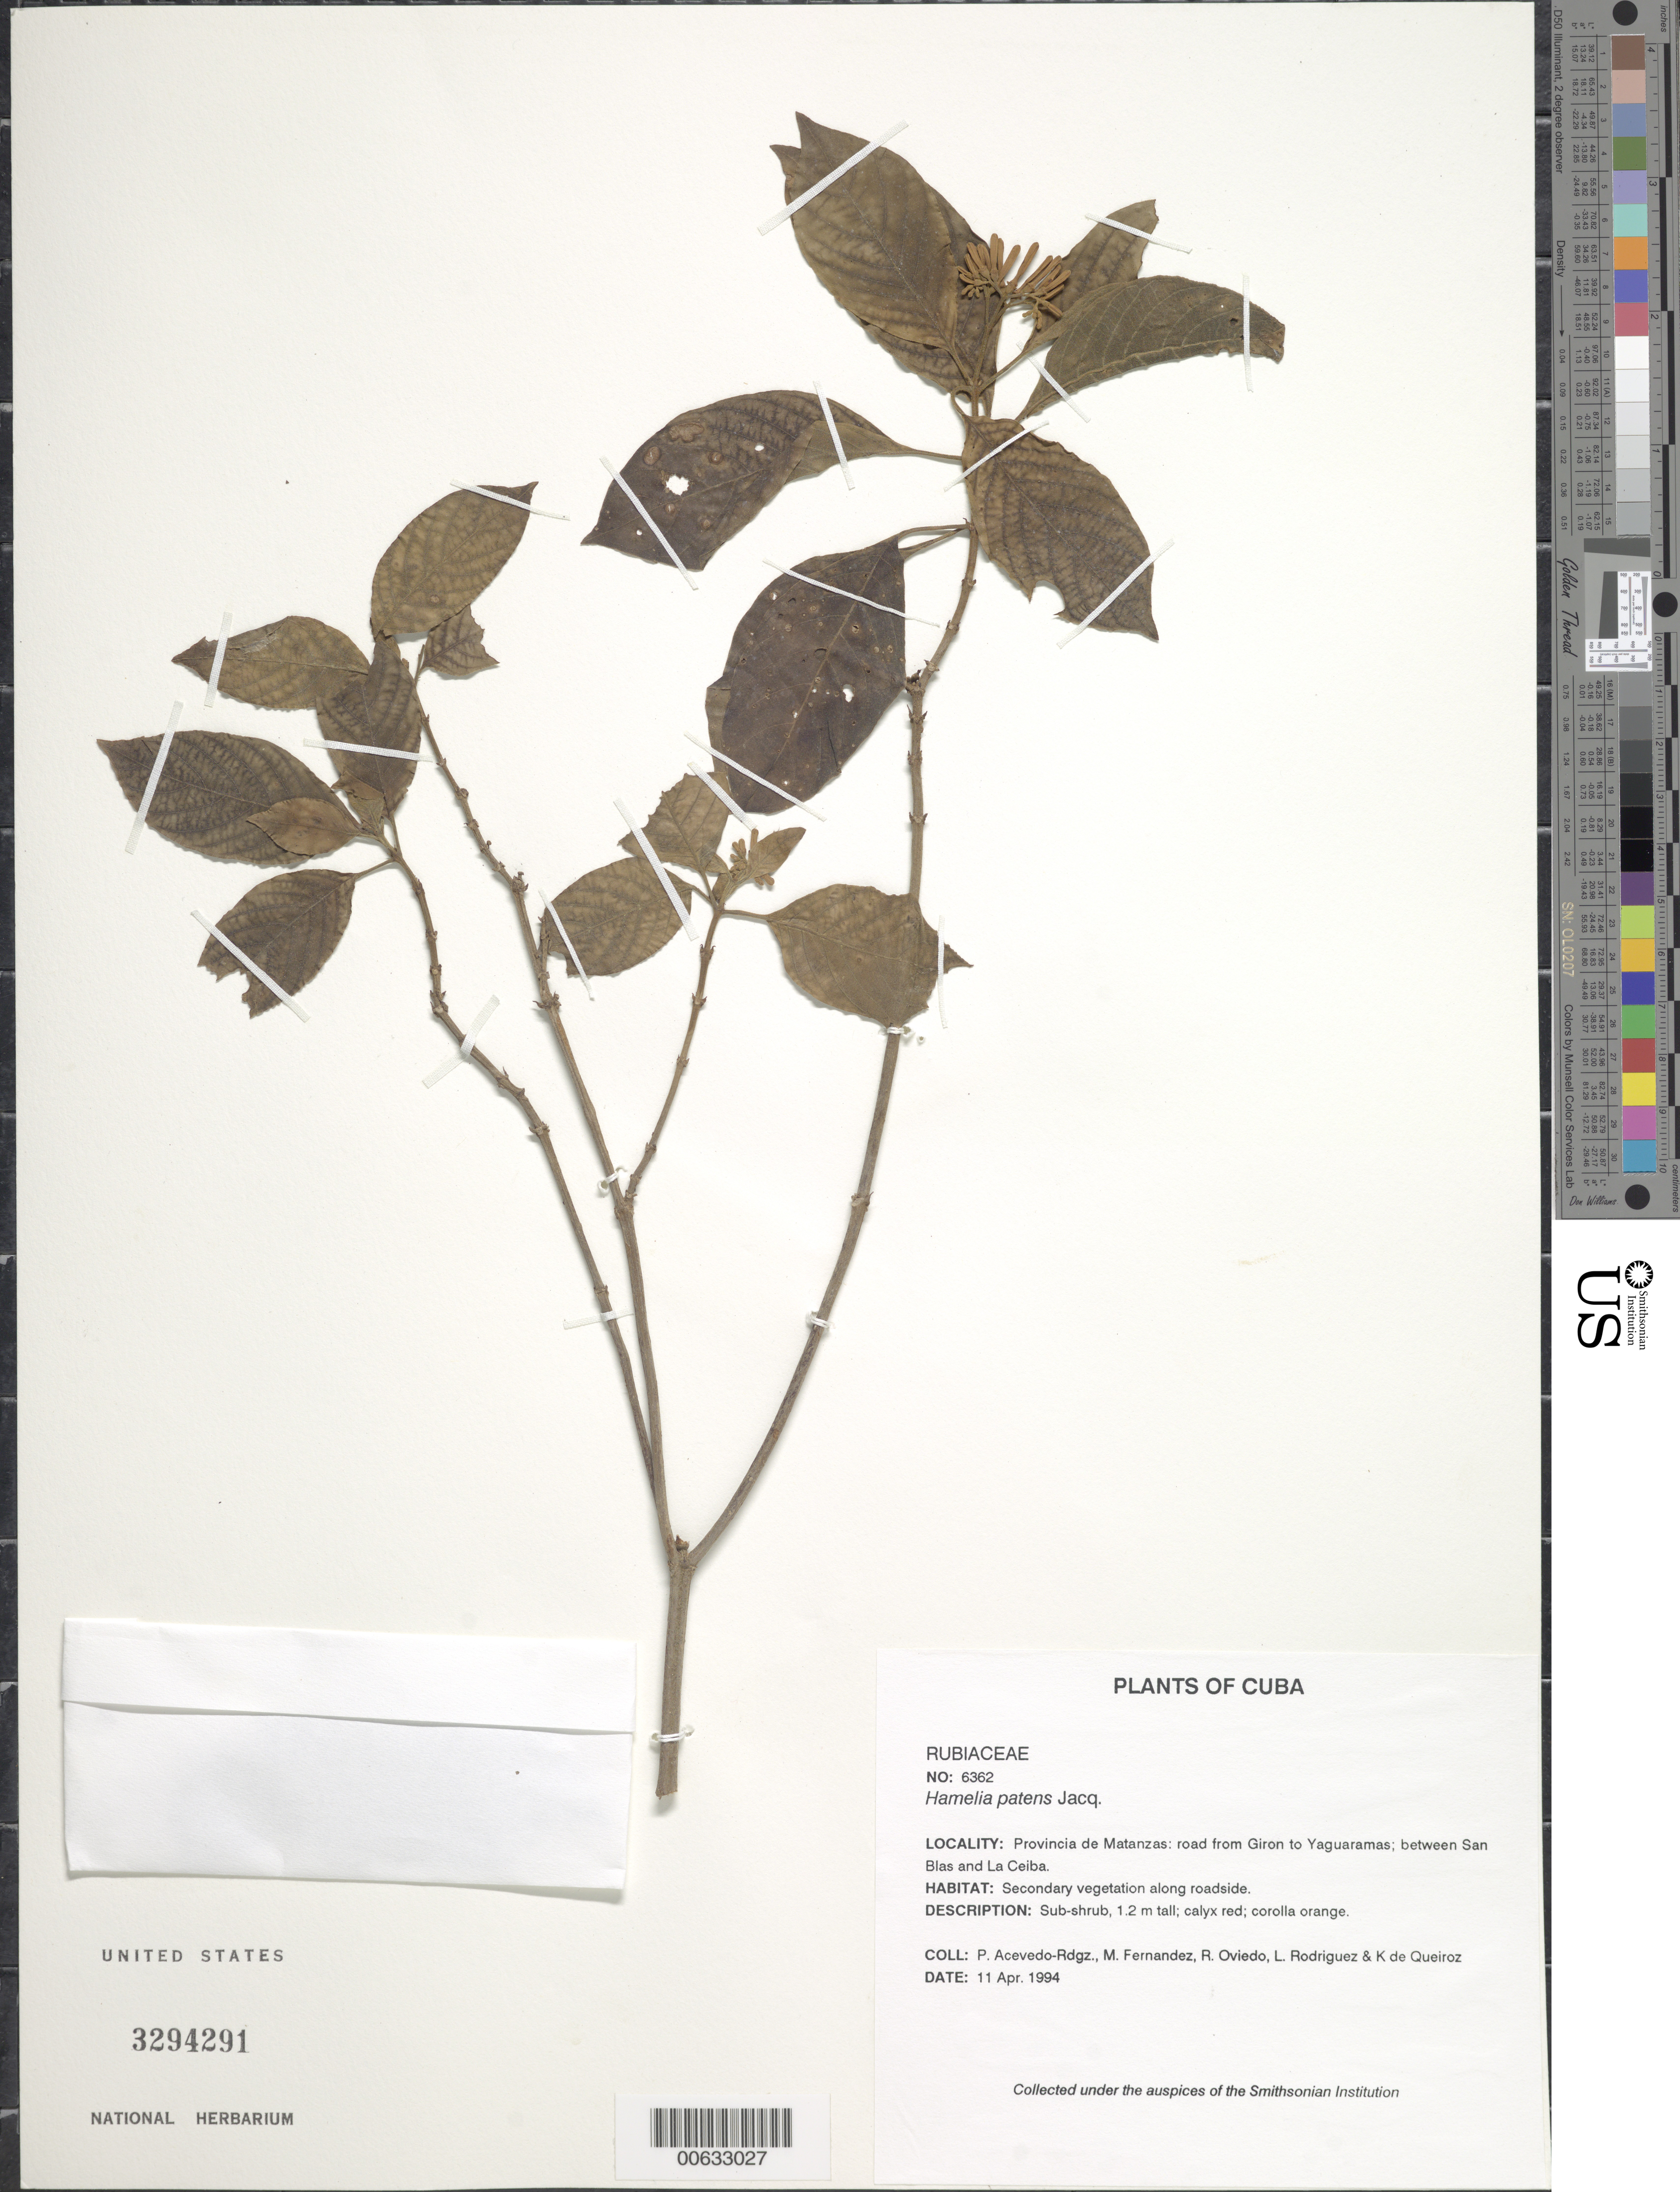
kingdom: Plantae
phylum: Tracheophyta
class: Magnoliopsida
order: Gentianales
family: Rubiaceae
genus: Hamelia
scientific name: Hamelia patens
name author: Jacq.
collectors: P. Acevedo-Rodr., M. Fernández, R. Oviedo, L. Rodriguez & K. De Queiroz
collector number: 6362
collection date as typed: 11 Apr 1994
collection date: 1994-04-11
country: Cuba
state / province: Matanzas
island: Cuba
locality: Road from Giron to Yaguaramas; between San Blas and La Ceiba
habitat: Secondary vegetation along roadside.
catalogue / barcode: US 3294291